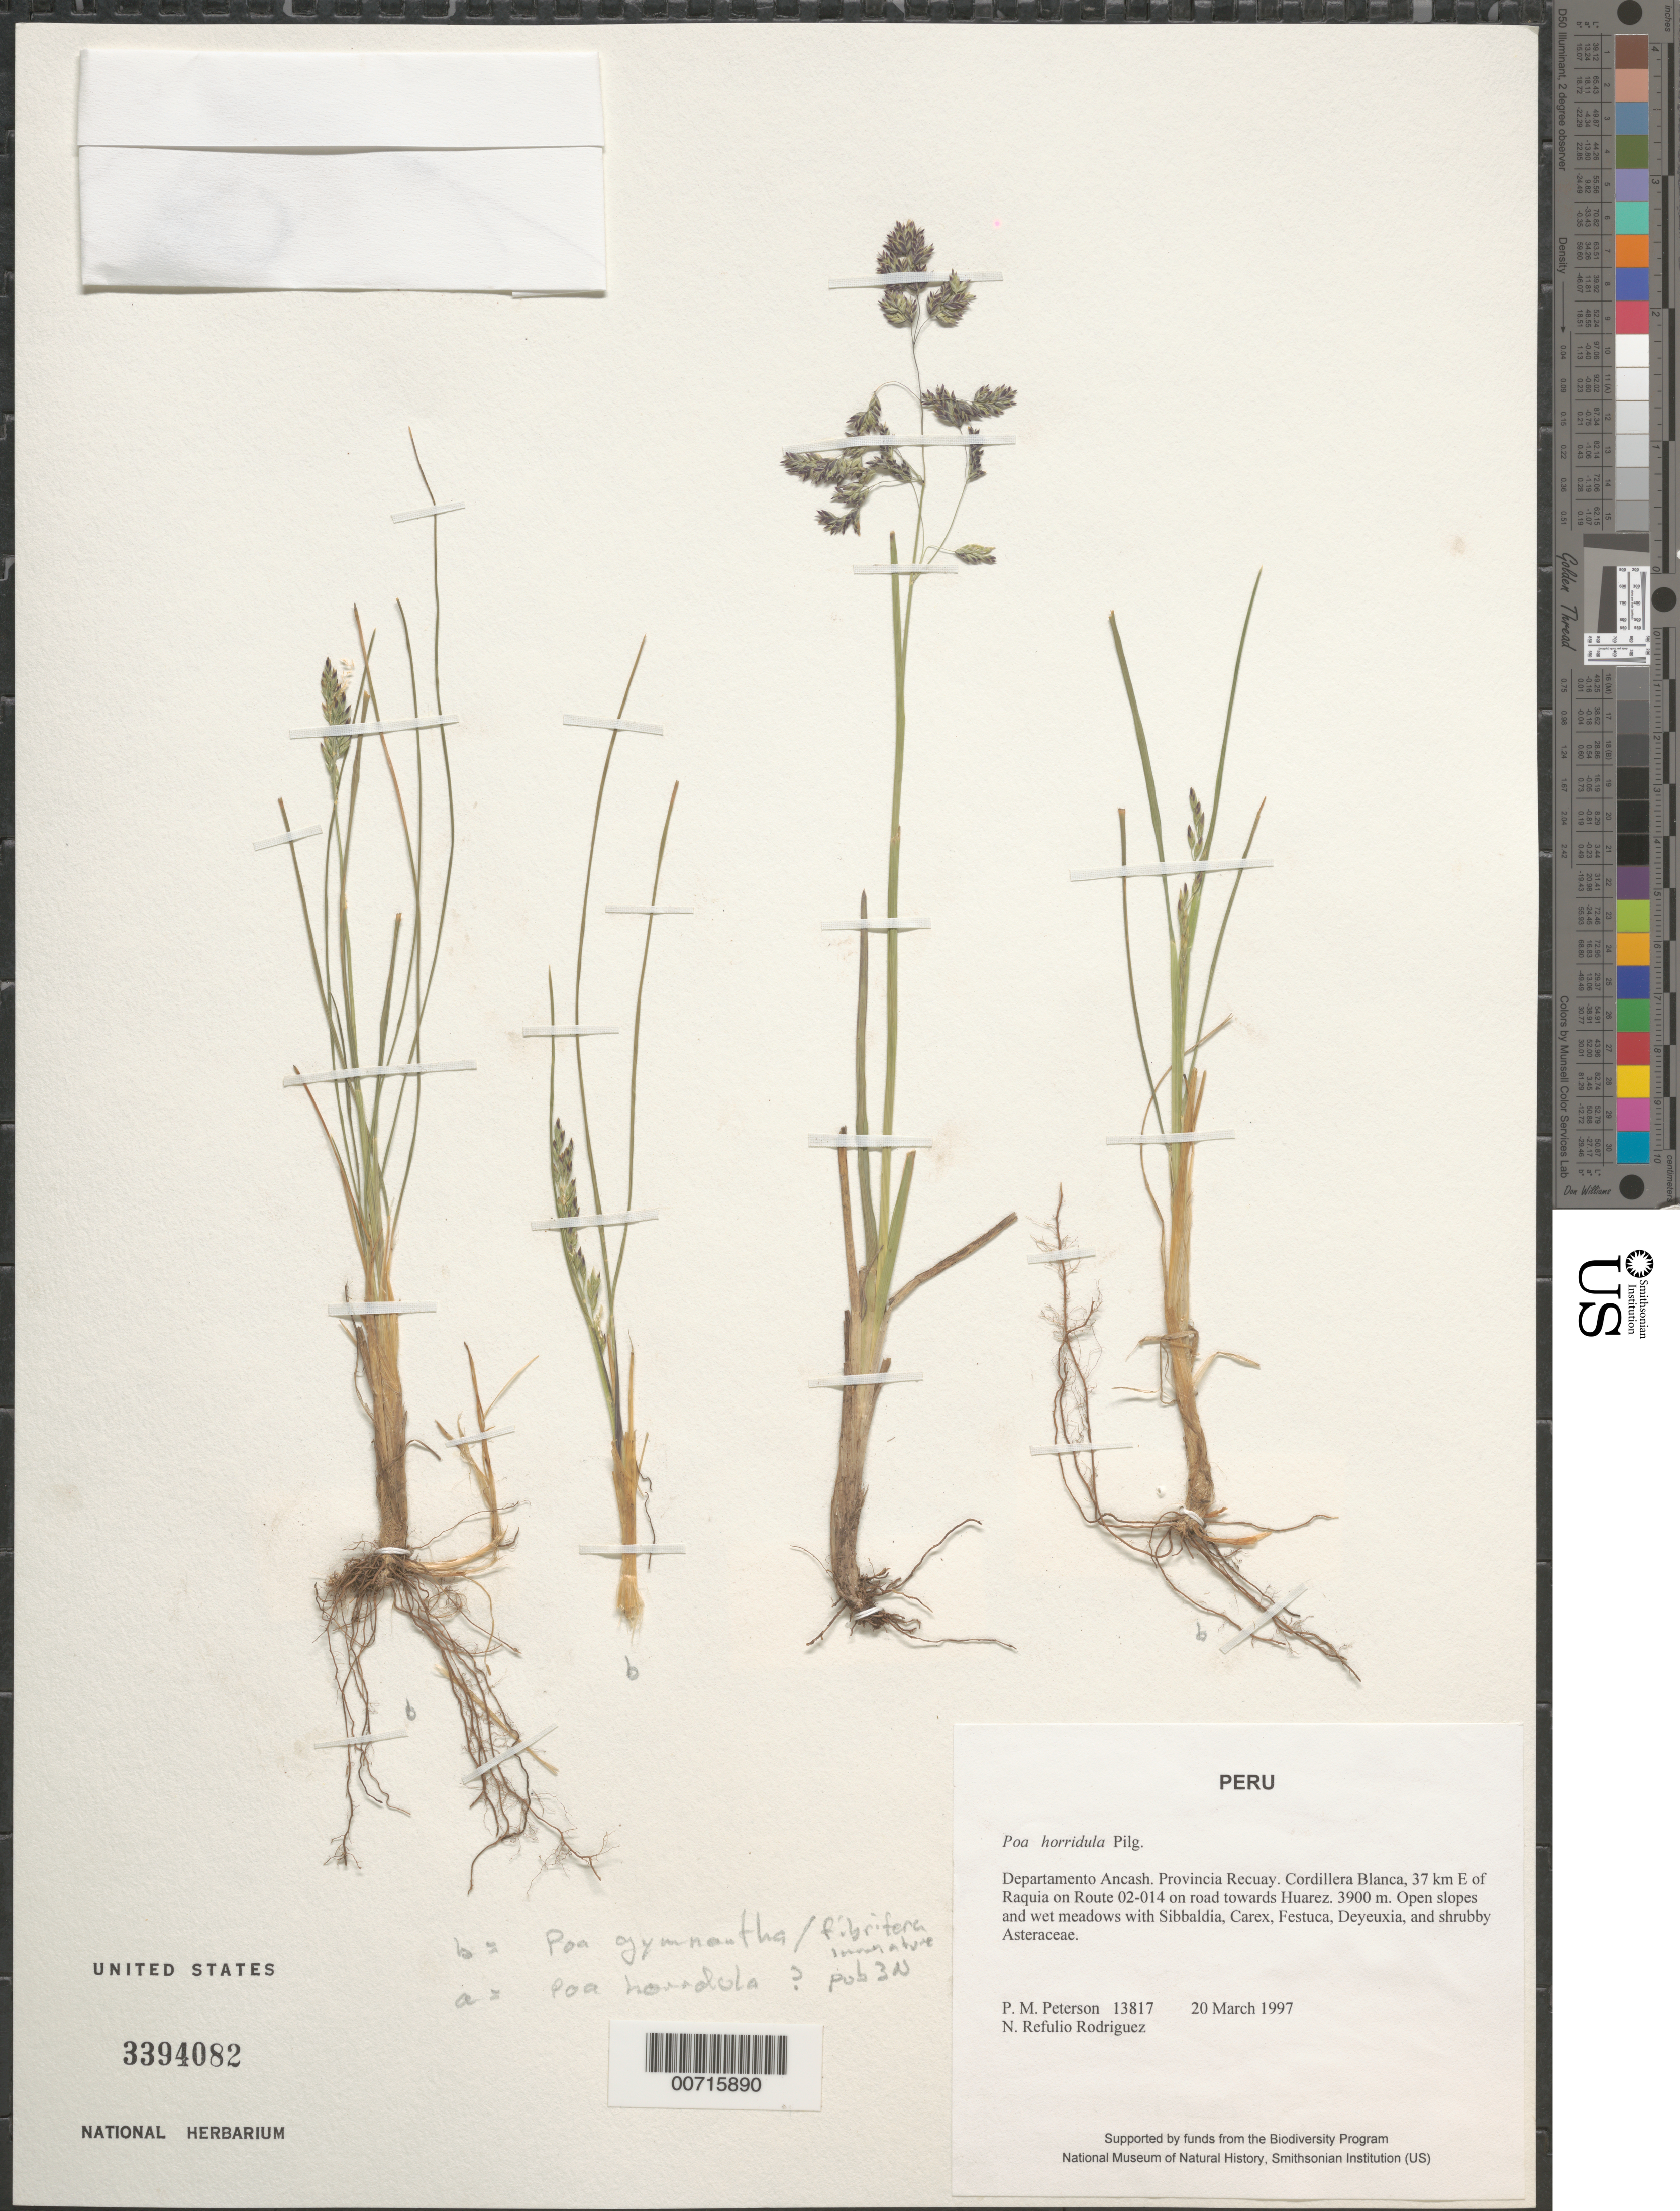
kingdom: Plantae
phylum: Tracheophyta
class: Liliopsida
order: Poales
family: Poaceae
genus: Poa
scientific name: Poa horridula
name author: Pilg.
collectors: P. M. Peterson & N. Refulio-Rodríguez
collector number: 13817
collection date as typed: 20 Mar 1997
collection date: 1997-03-20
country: Peru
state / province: Ancash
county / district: Recuay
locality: Cordillera Blanca, 37 km E of Raquia on Route 02-014 on road towards Huarez.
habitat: Open slopes and wet meadows with Sibbaldia, Carex, Festuca, Deyeuxia, and shruby Asteraceae.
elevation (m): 3900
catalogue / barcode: US 3394082